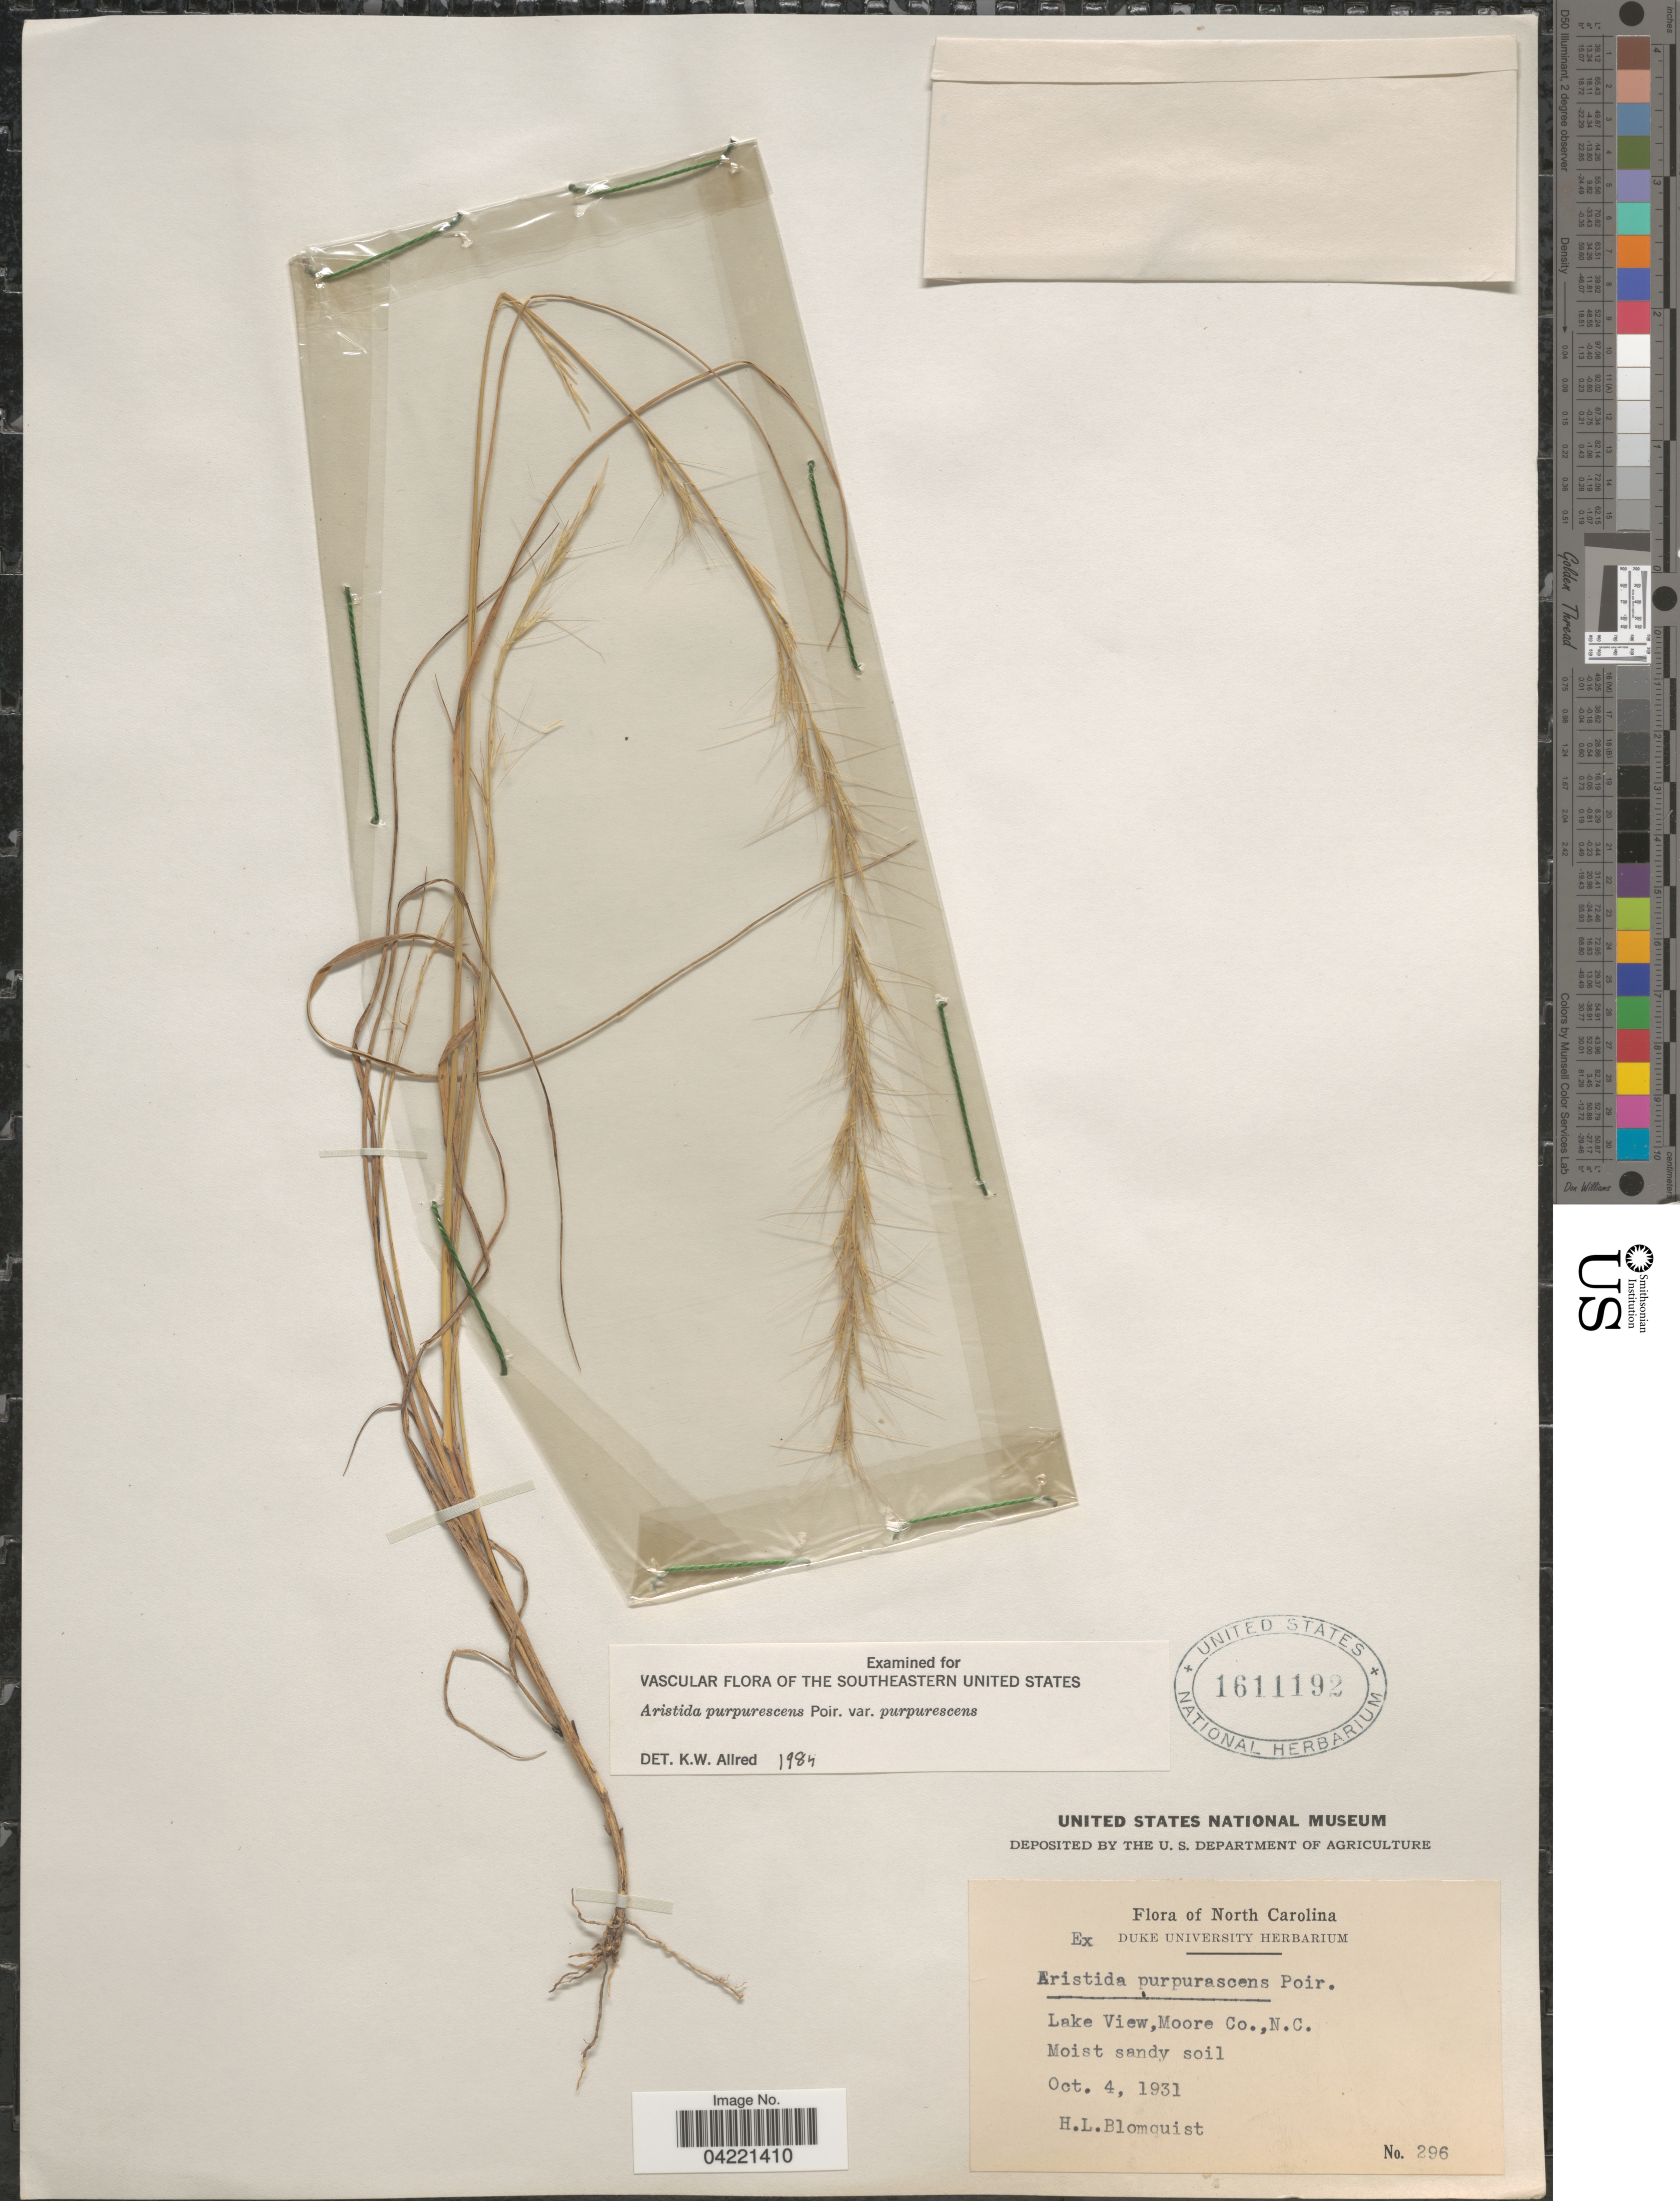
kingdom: Plantae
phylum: Tracheophyta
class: Liliopsida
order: Poales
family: Poaceae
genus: Aristida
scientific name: Aristida purpurascens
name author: Poir.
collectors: H. Blomquist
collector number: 296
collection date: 1931-10-04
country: United States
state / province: North Carolina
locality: Lake View, Moore Co. Moist sandy soil.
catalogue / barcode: US 1611192